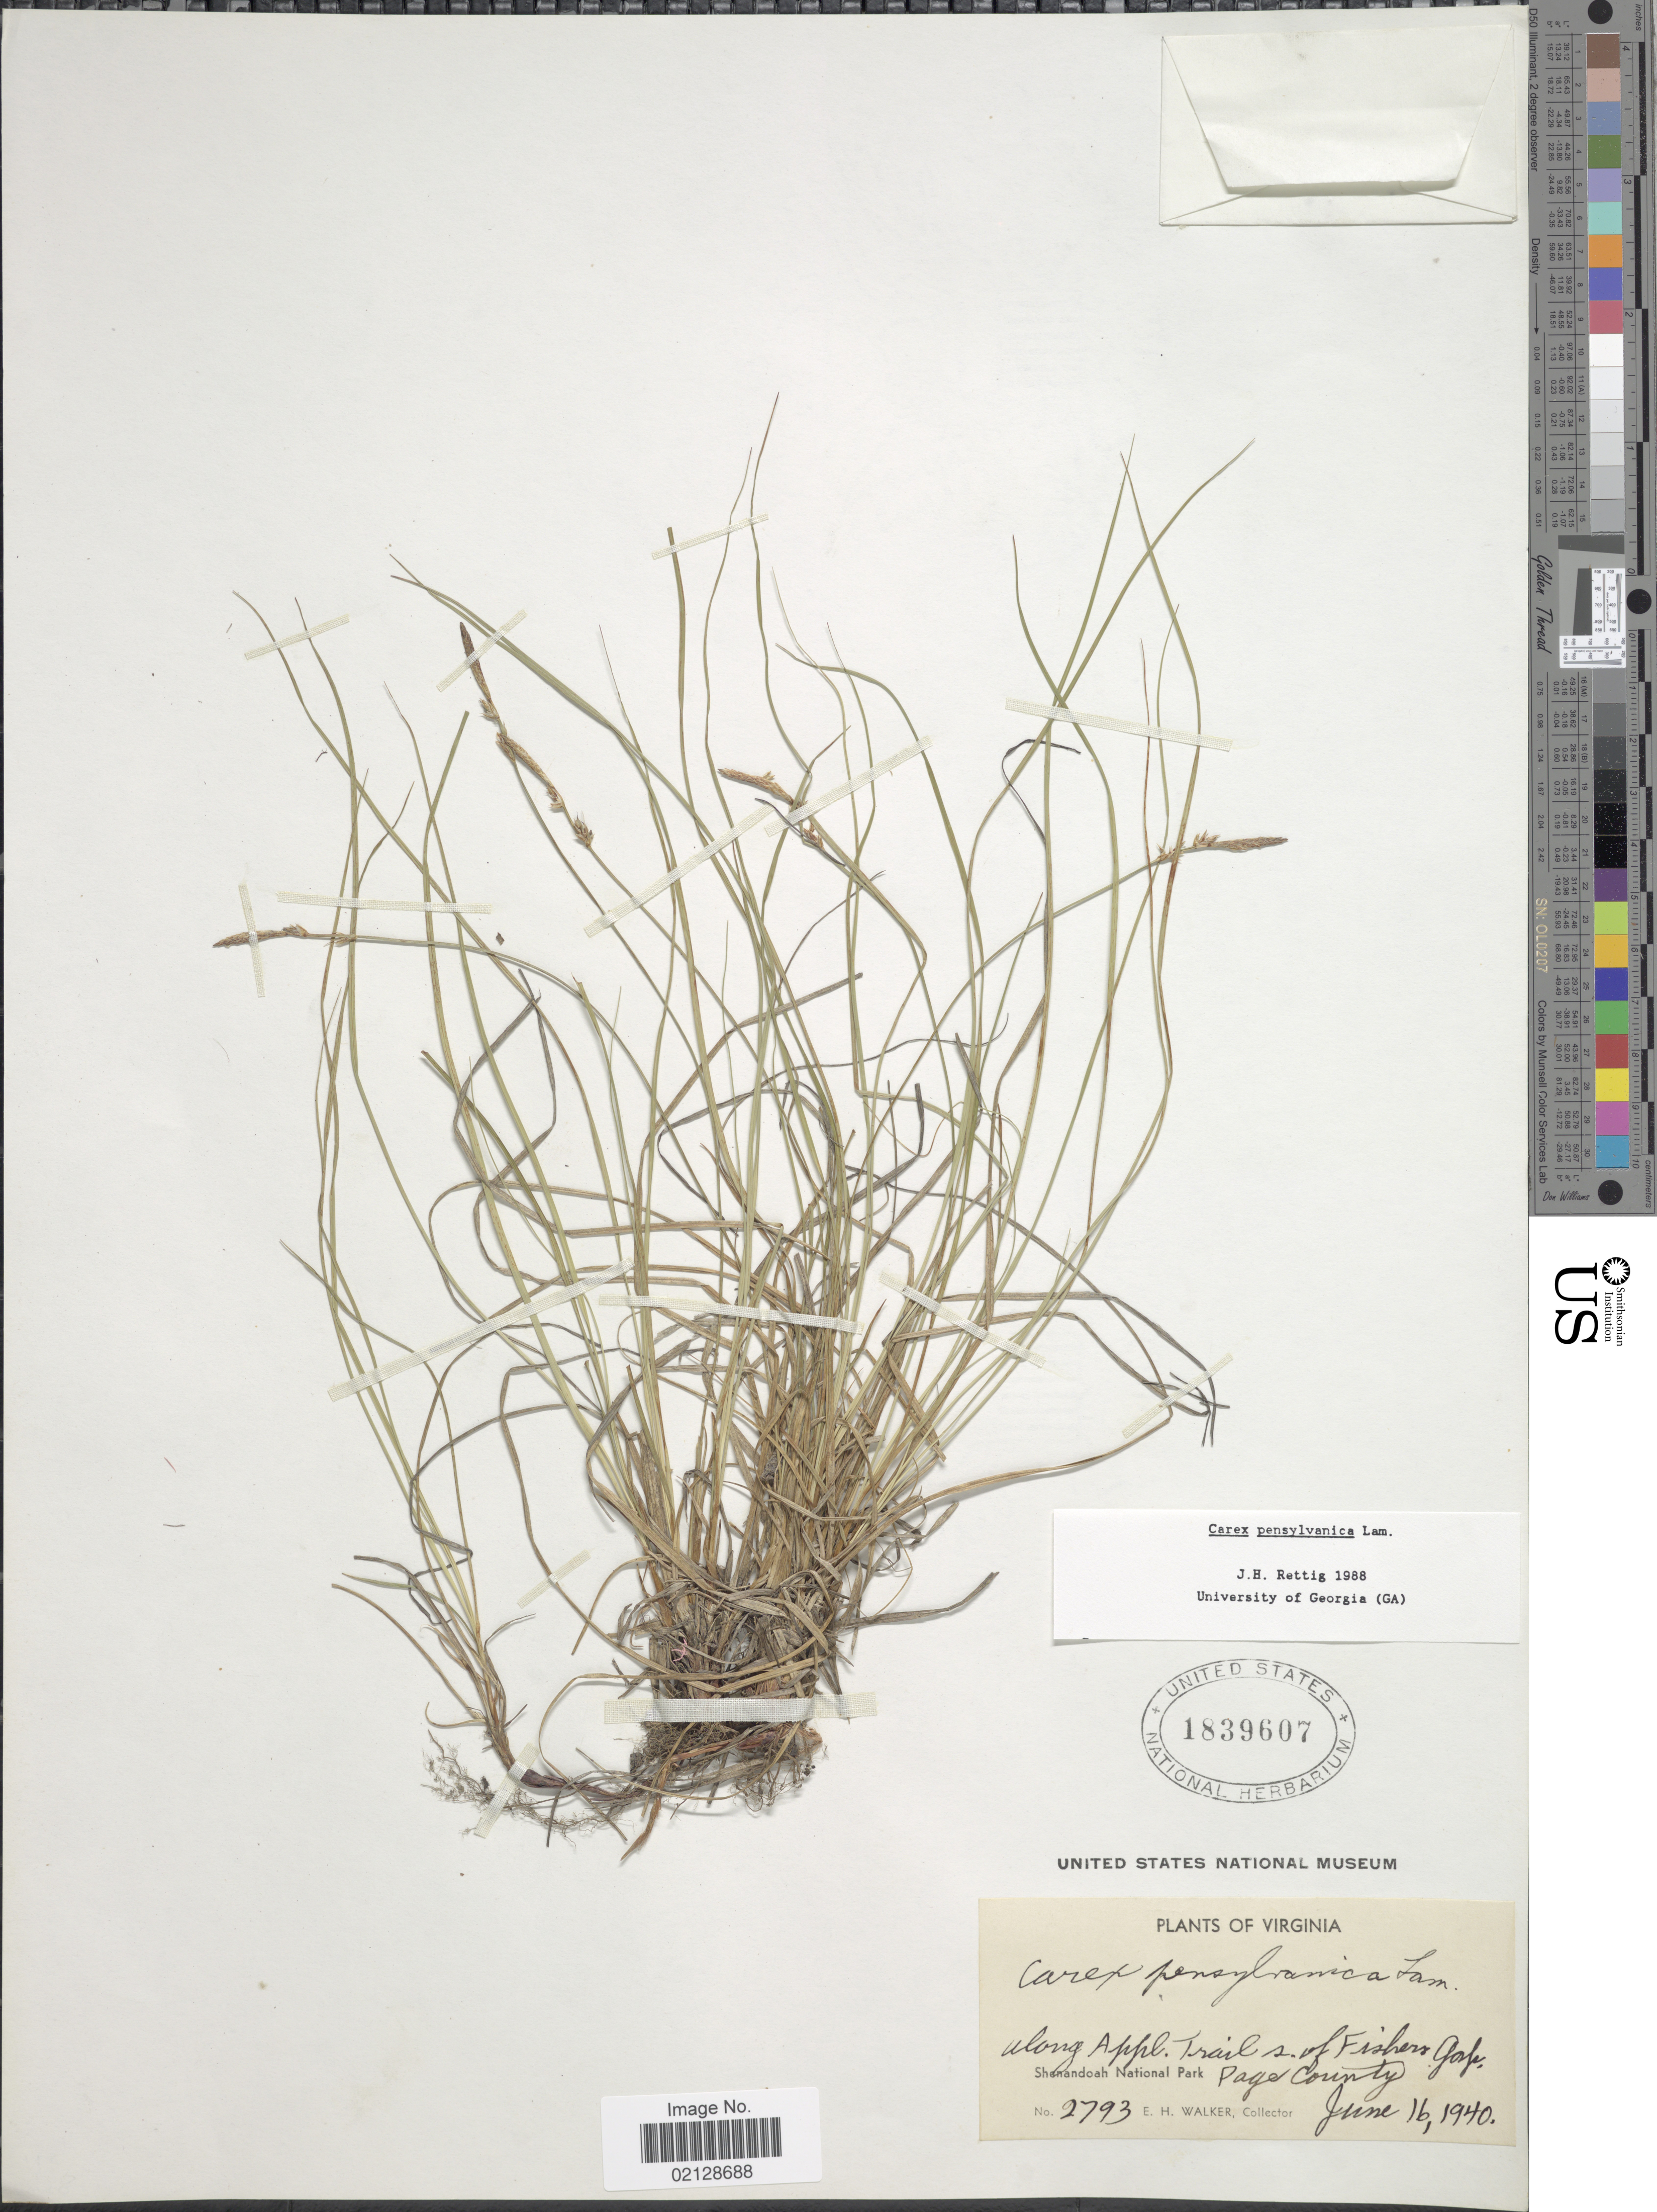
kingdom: Plantae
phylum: Tracheophyta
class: Liliopsida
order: Poales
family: Cyperaceae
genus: Carex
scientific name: Carex pensylvanica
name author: Lam.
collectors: E. H. Walker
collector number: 2793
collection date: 1940-06-16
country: United States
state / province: Virginia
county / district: Page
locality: Along App'l. Trail s. of Fisher Gap, Shenandoah National Park, Page County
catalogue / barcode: US 1839607